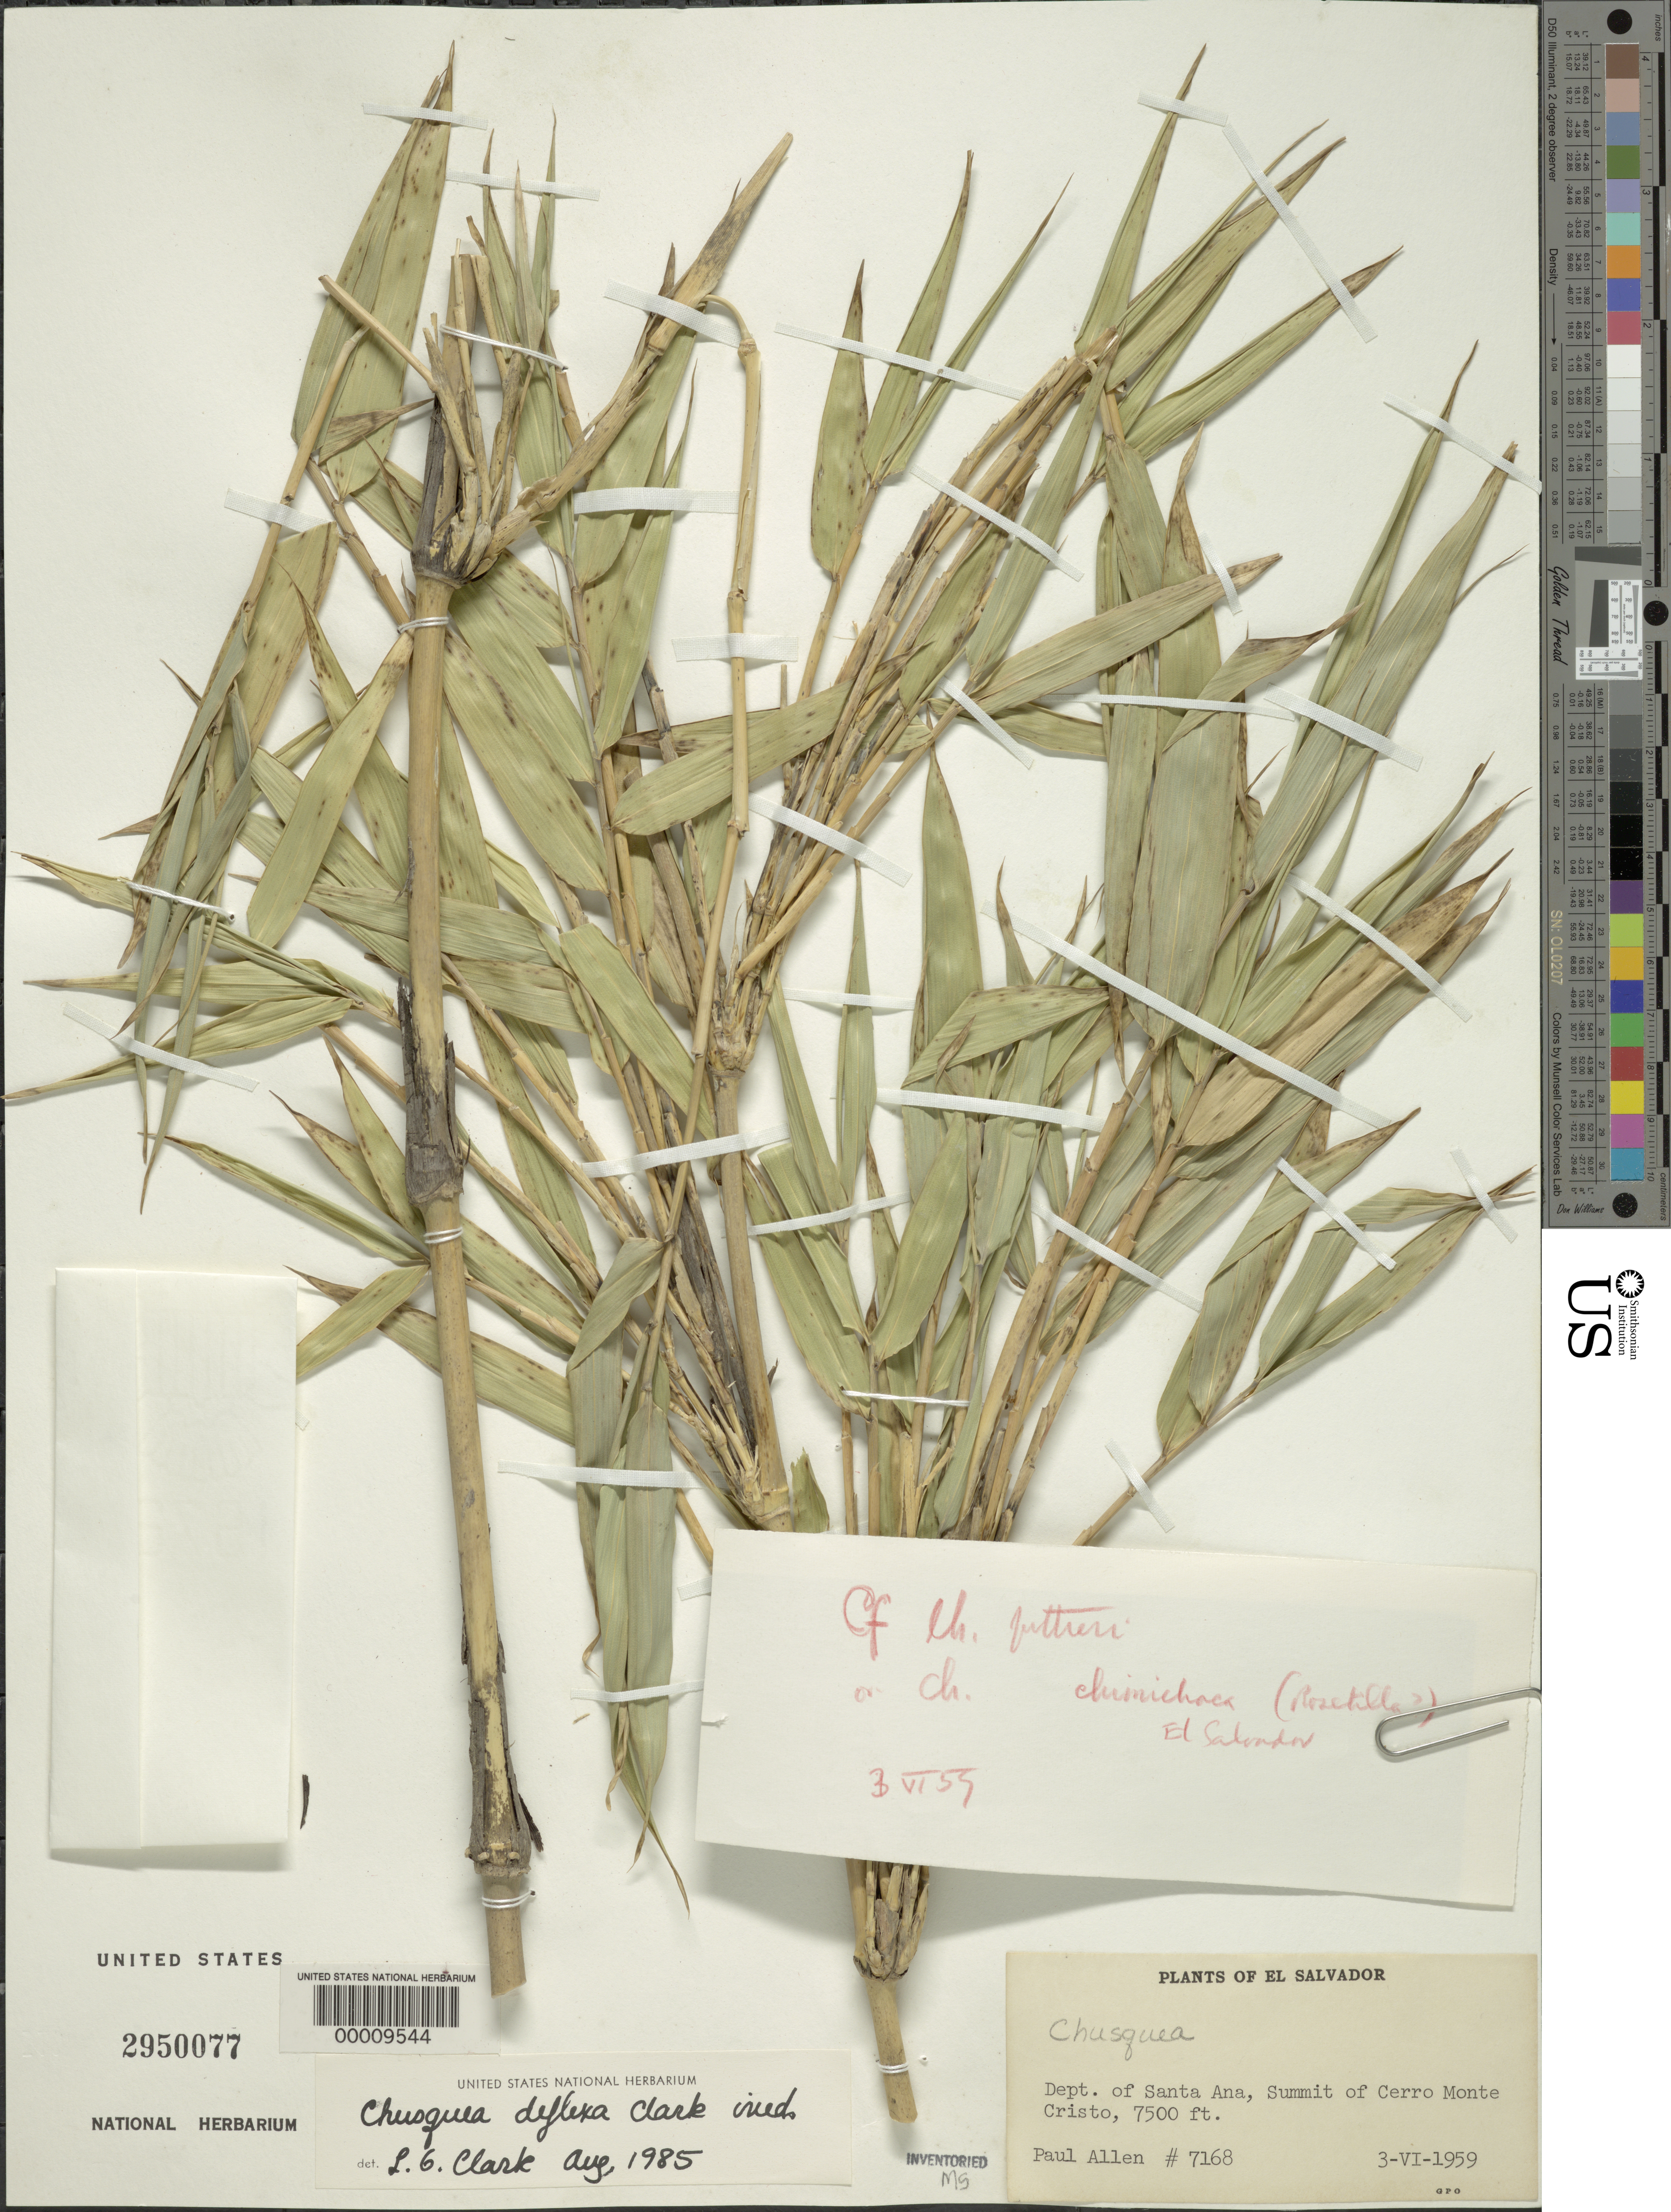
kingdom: Plantae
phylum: Tracheophyta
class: Liliopsida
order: Poales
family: Poaceae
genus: Chusquea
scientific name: Chusquea deflexa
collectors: P. H. Allen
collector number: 7168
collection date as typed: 03 Jun 1959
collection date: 1959-06-03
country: El Salvador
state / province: Santa Ana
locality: Cerro monte cristo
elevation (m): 2286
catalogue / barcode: US 2950077